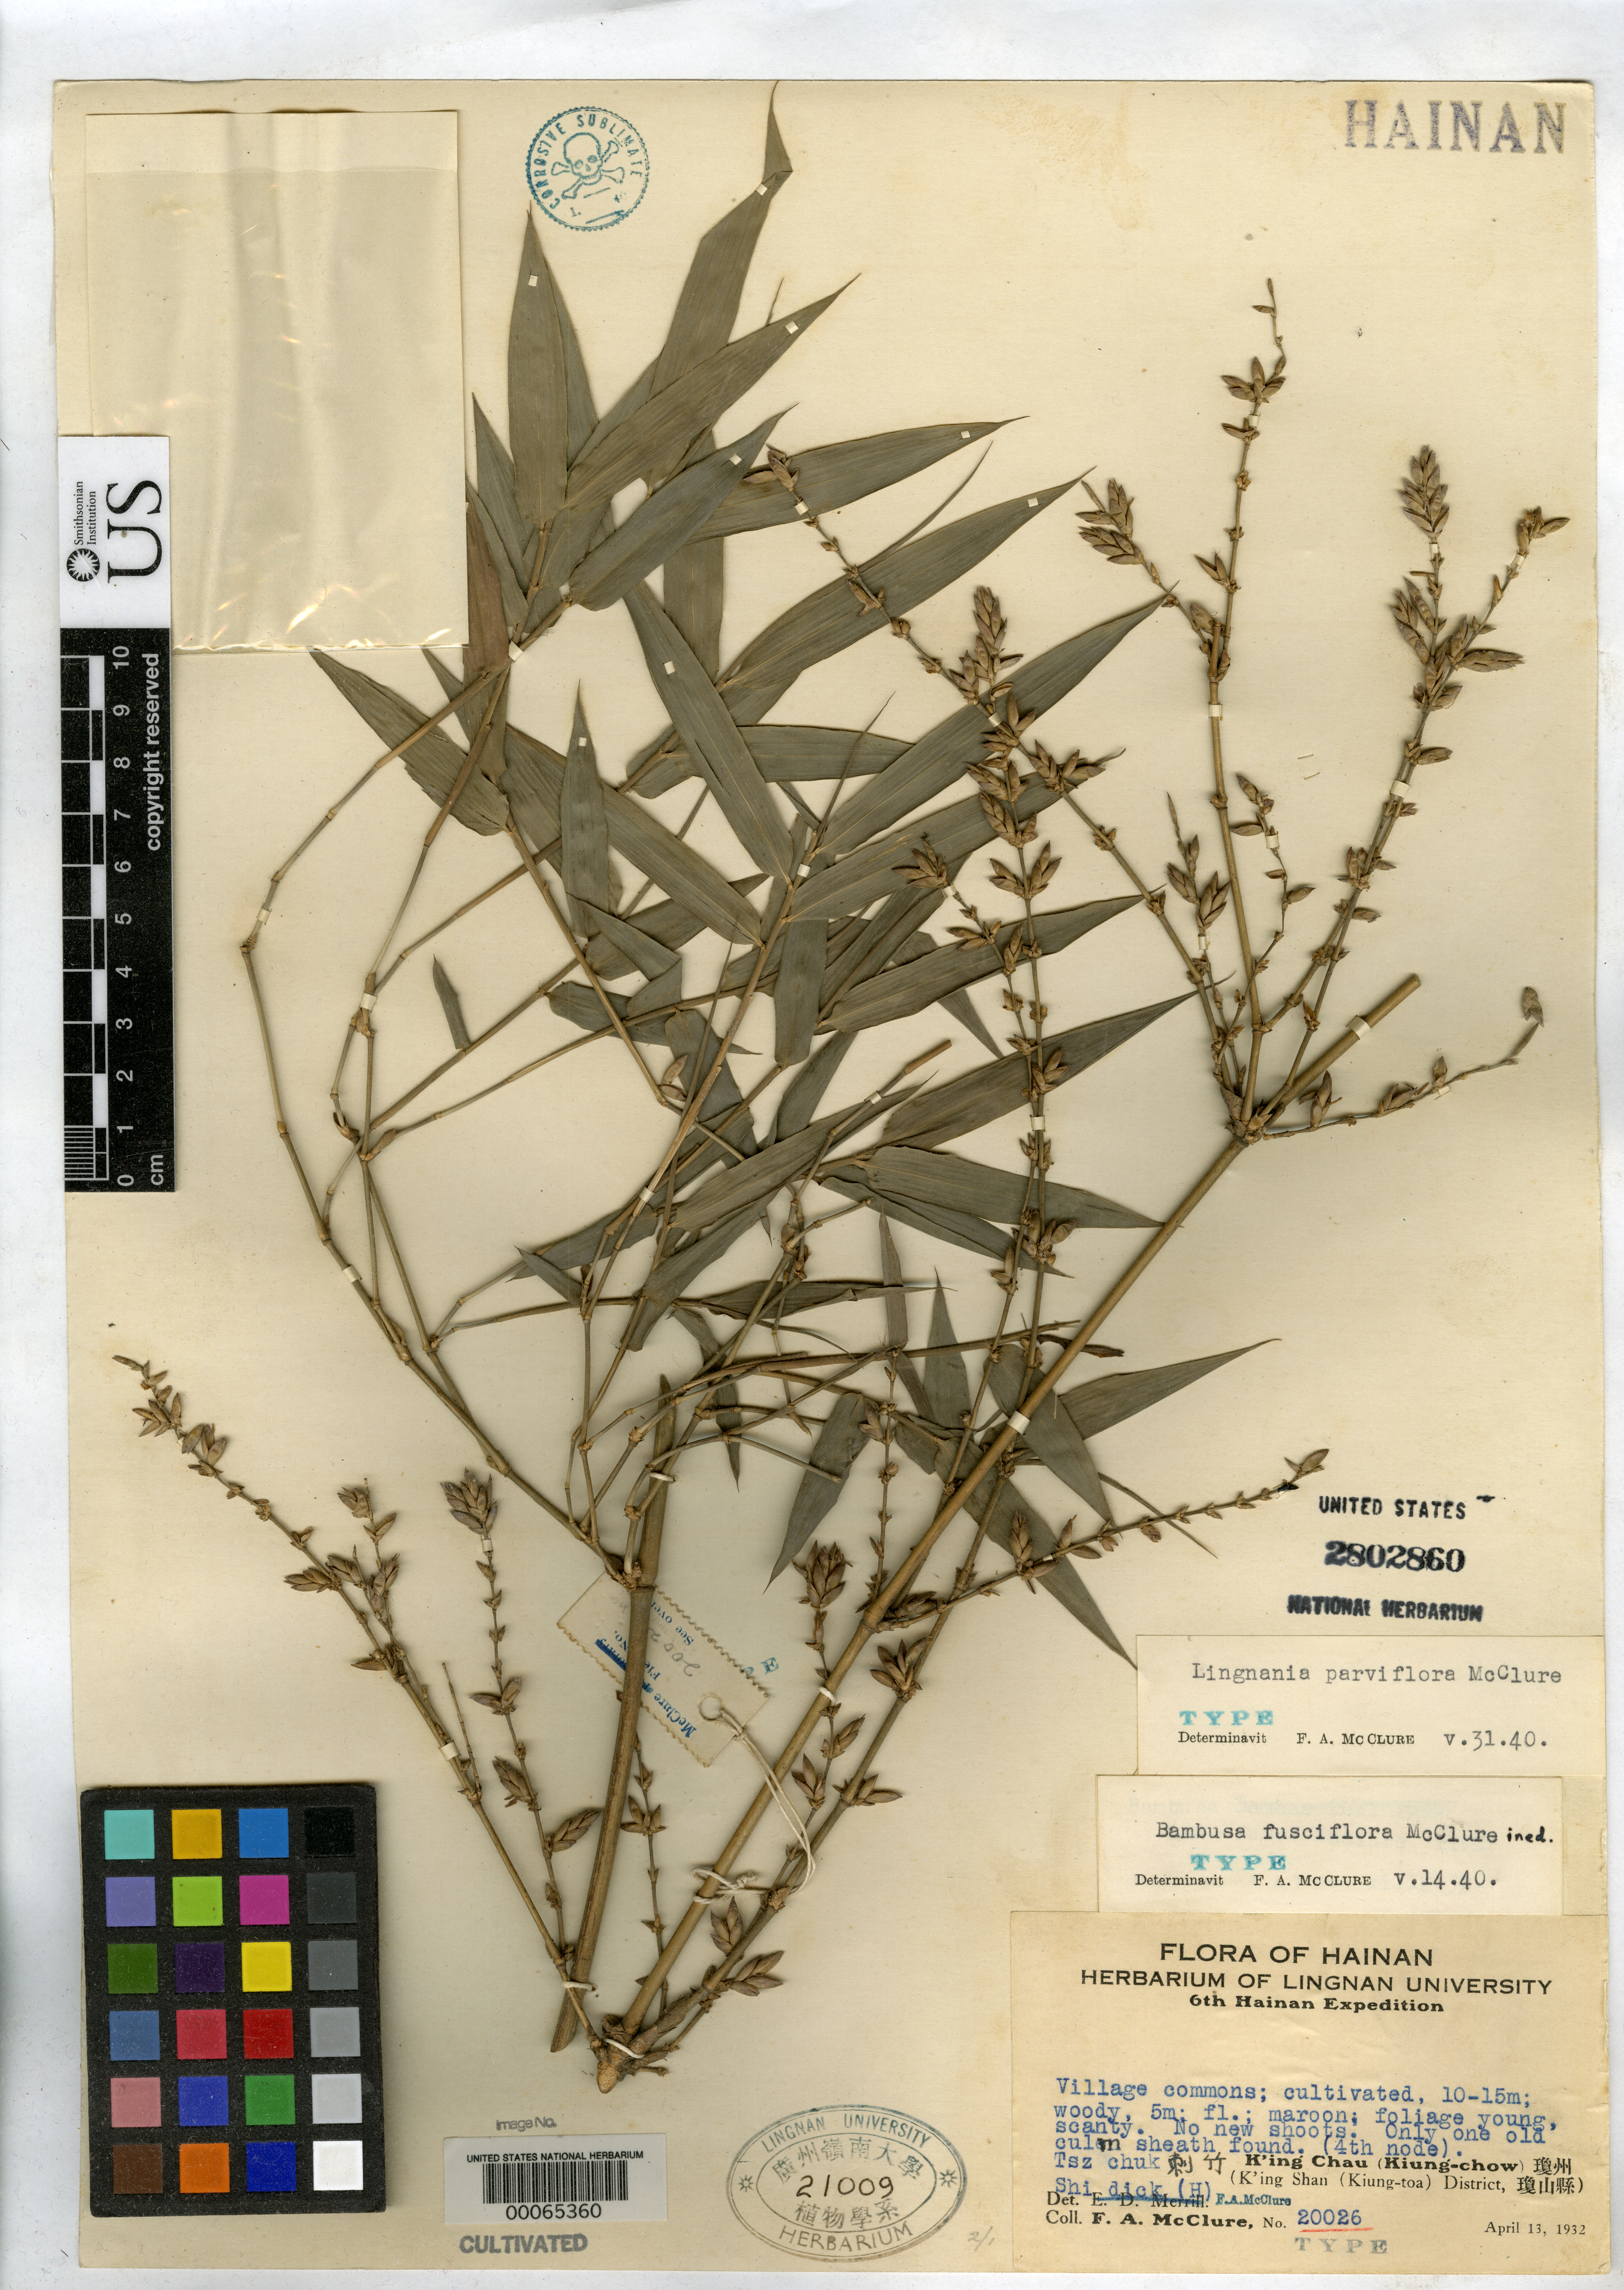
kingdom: Plantae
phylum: Tracheophyta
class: Liliopsida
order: Poales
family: Poaceae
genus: Lingnania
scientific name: Lingnania parviflora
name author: McClure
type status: Isotype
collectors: F. A. McClure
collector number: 20026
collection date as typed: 13 Apr 1932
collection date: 1932-04-13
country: China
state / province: Hainan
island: Hainan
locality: Tzu Chuk.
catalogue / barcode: US 2802860